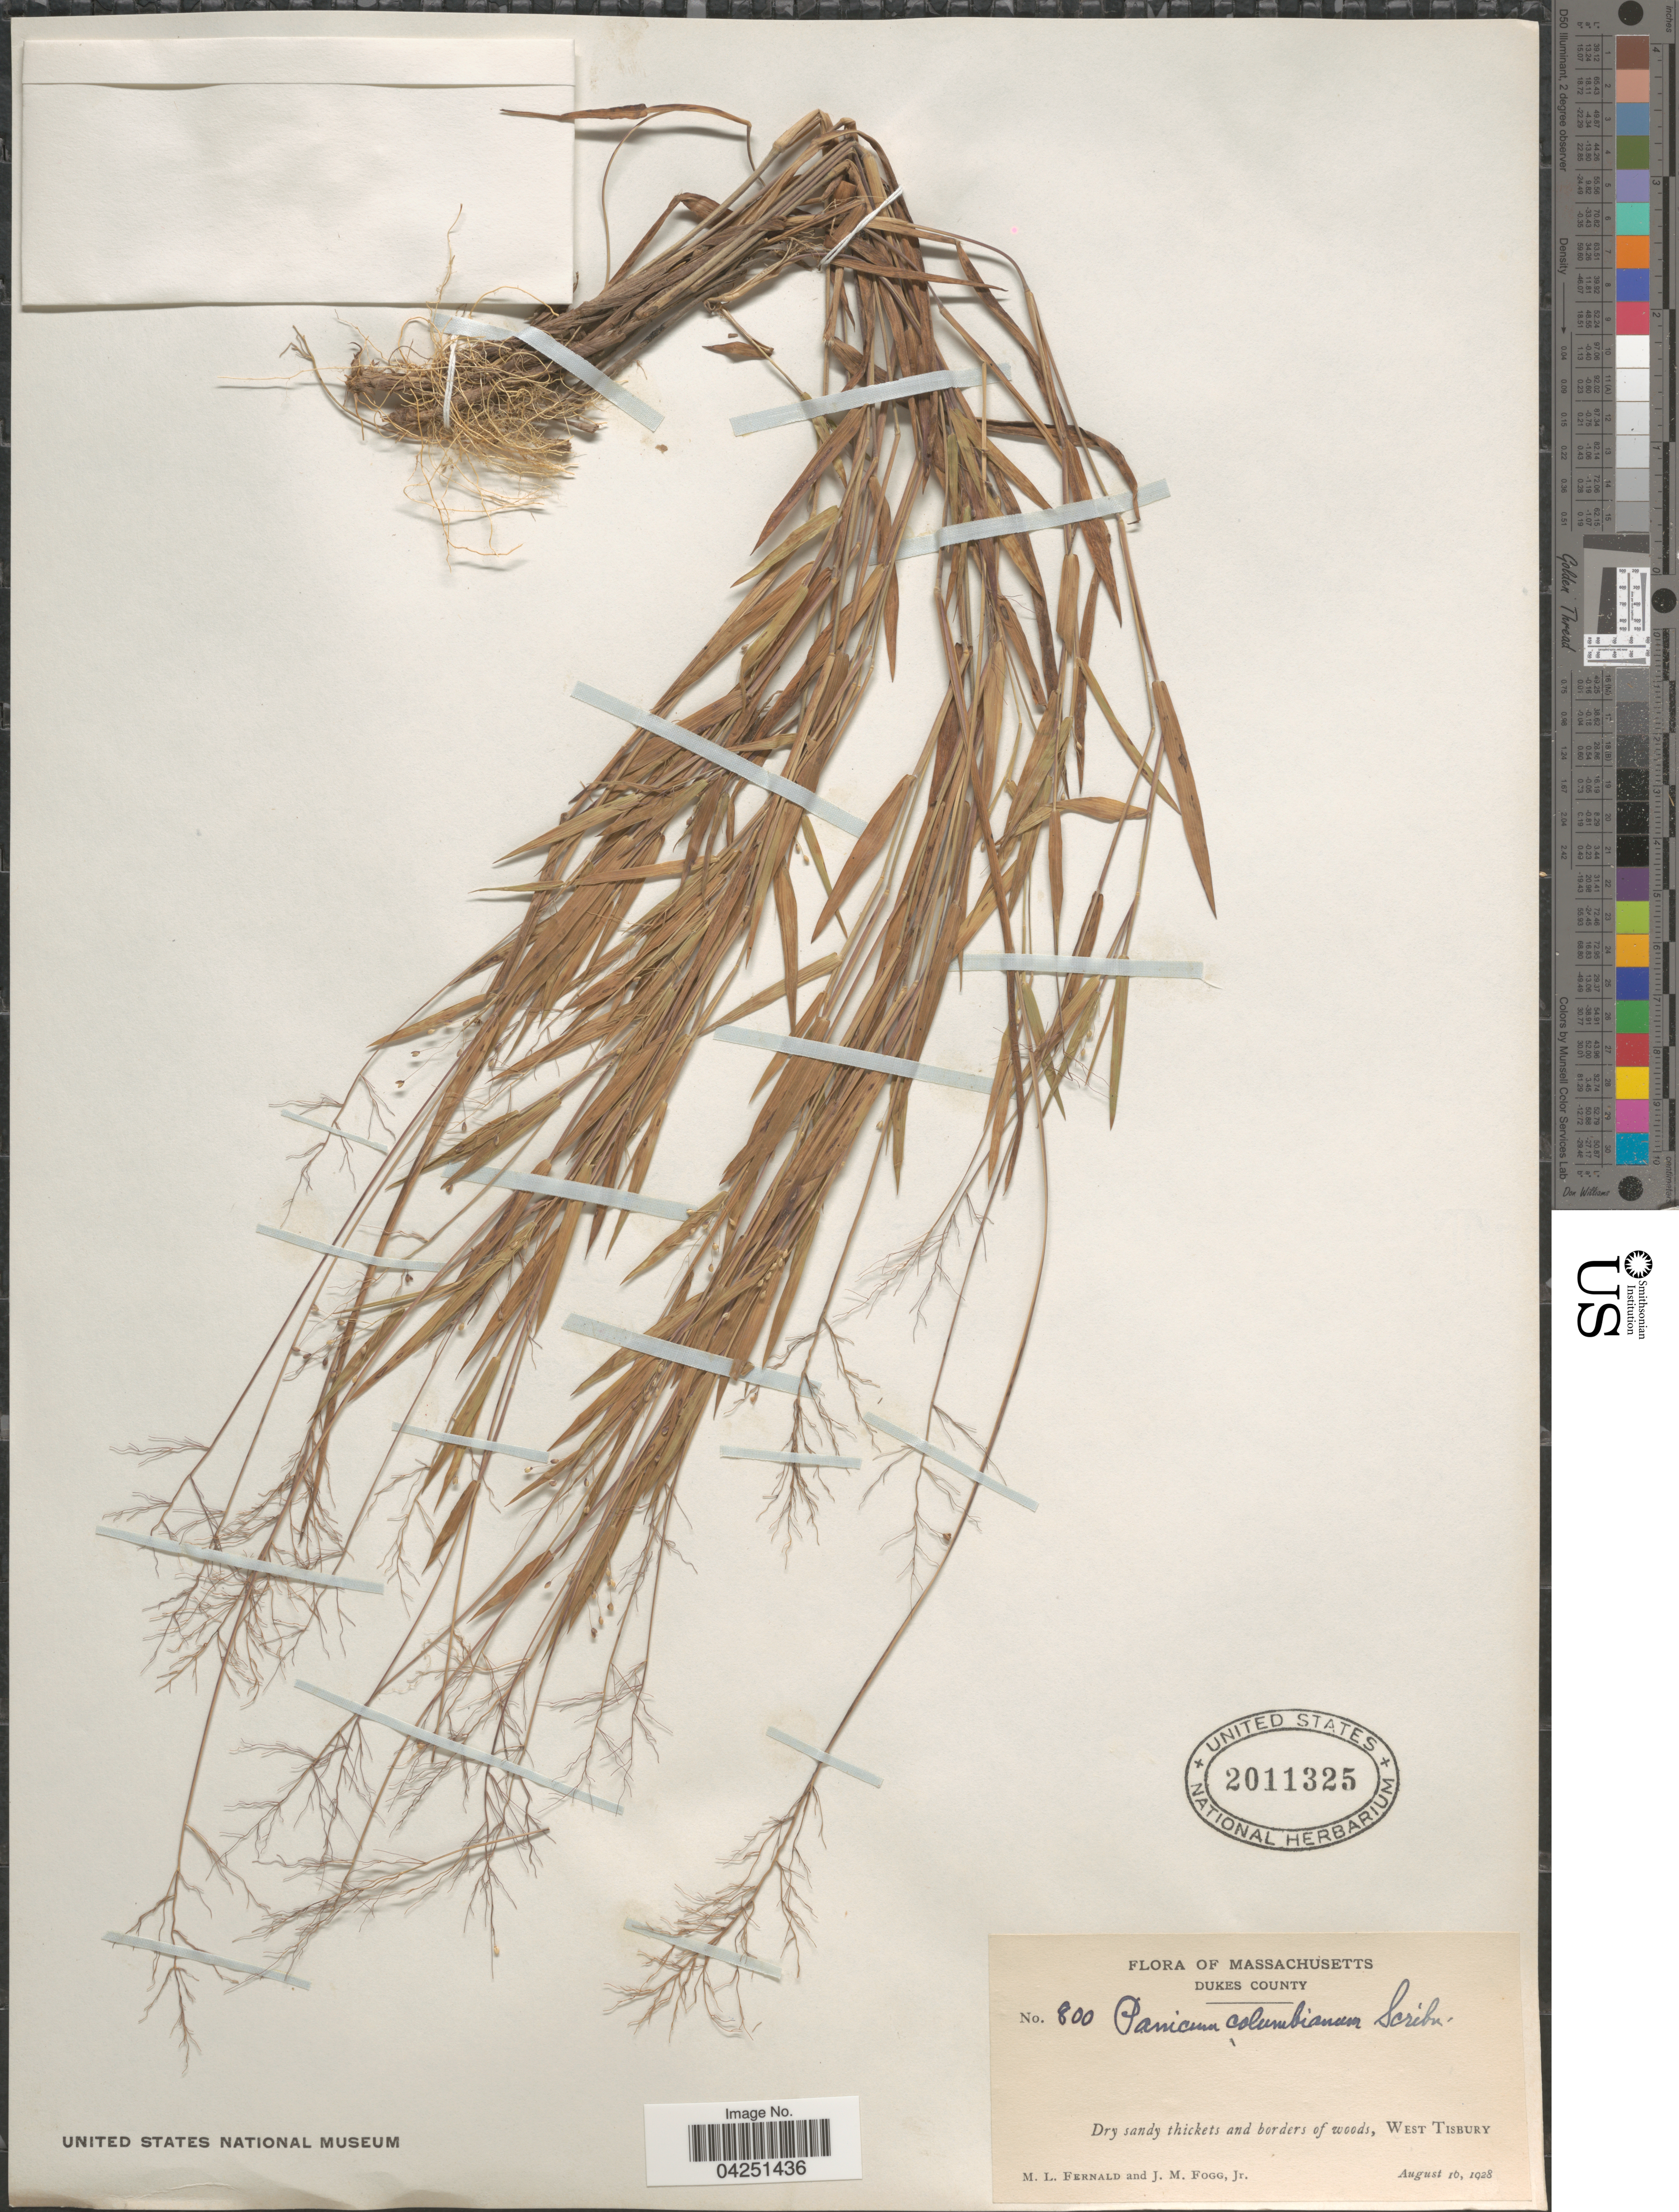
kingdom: Plantae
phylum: Tracheophyta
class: Liliopsida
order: Poales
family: Poaceae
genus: Dichanthelium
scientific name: Dichanthelium acuminatum var. acuminatum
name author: (Sw.) Gould & C.A. Clark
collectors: M. L. Fernald & J. Fogg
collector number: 800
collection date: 1928-08-10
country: United States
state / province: Massachusetts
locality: Dukes County. Dry sandy thickets and borders of woods, West Tisbury.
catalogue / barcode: US 2011325